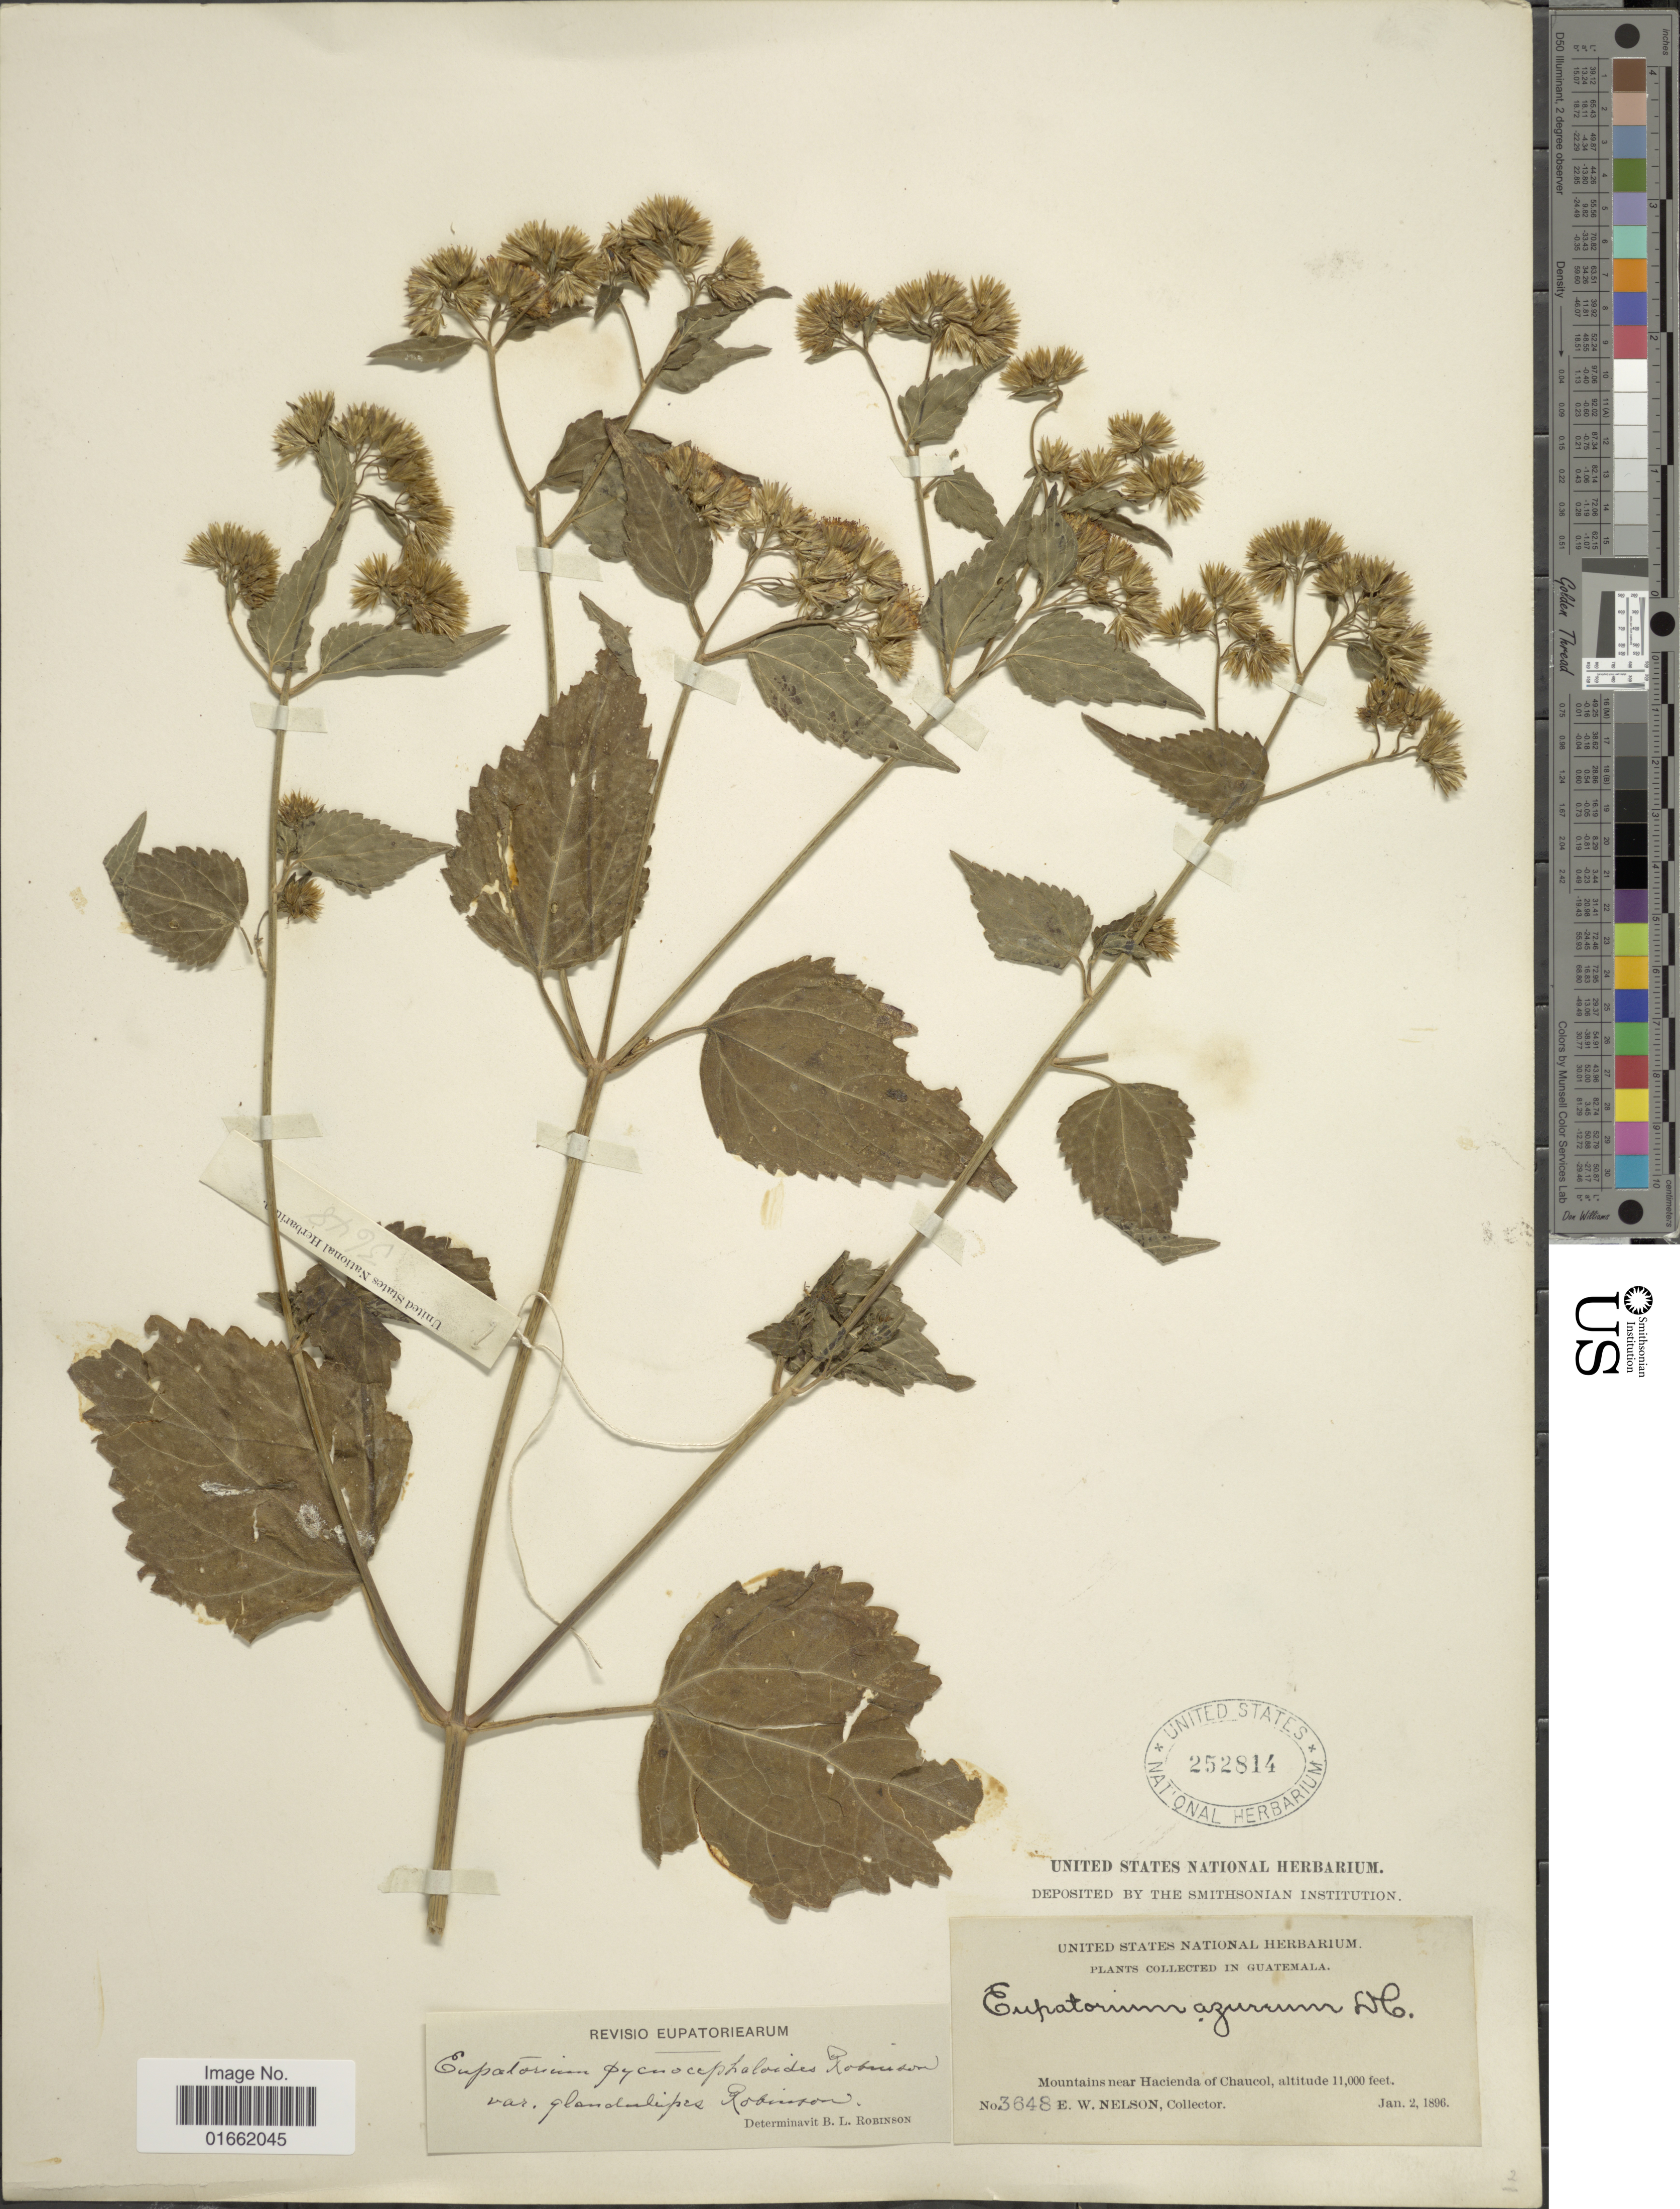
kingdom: Plantae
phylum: Tracheophyta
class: Magnoliopsida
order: Asterales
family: Asteraceae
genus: Fleischmannia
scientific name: Fleischmannia pycnocephaloides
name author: (B.L. Rob.) R.M. King & H. Rob.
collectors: E. W. Nelson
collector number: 3648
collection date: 1896-01-02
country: Guatemala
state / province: Guatemala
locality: Mountains near Hacienda of Chaucol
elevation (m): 3353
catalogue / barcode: US 252814